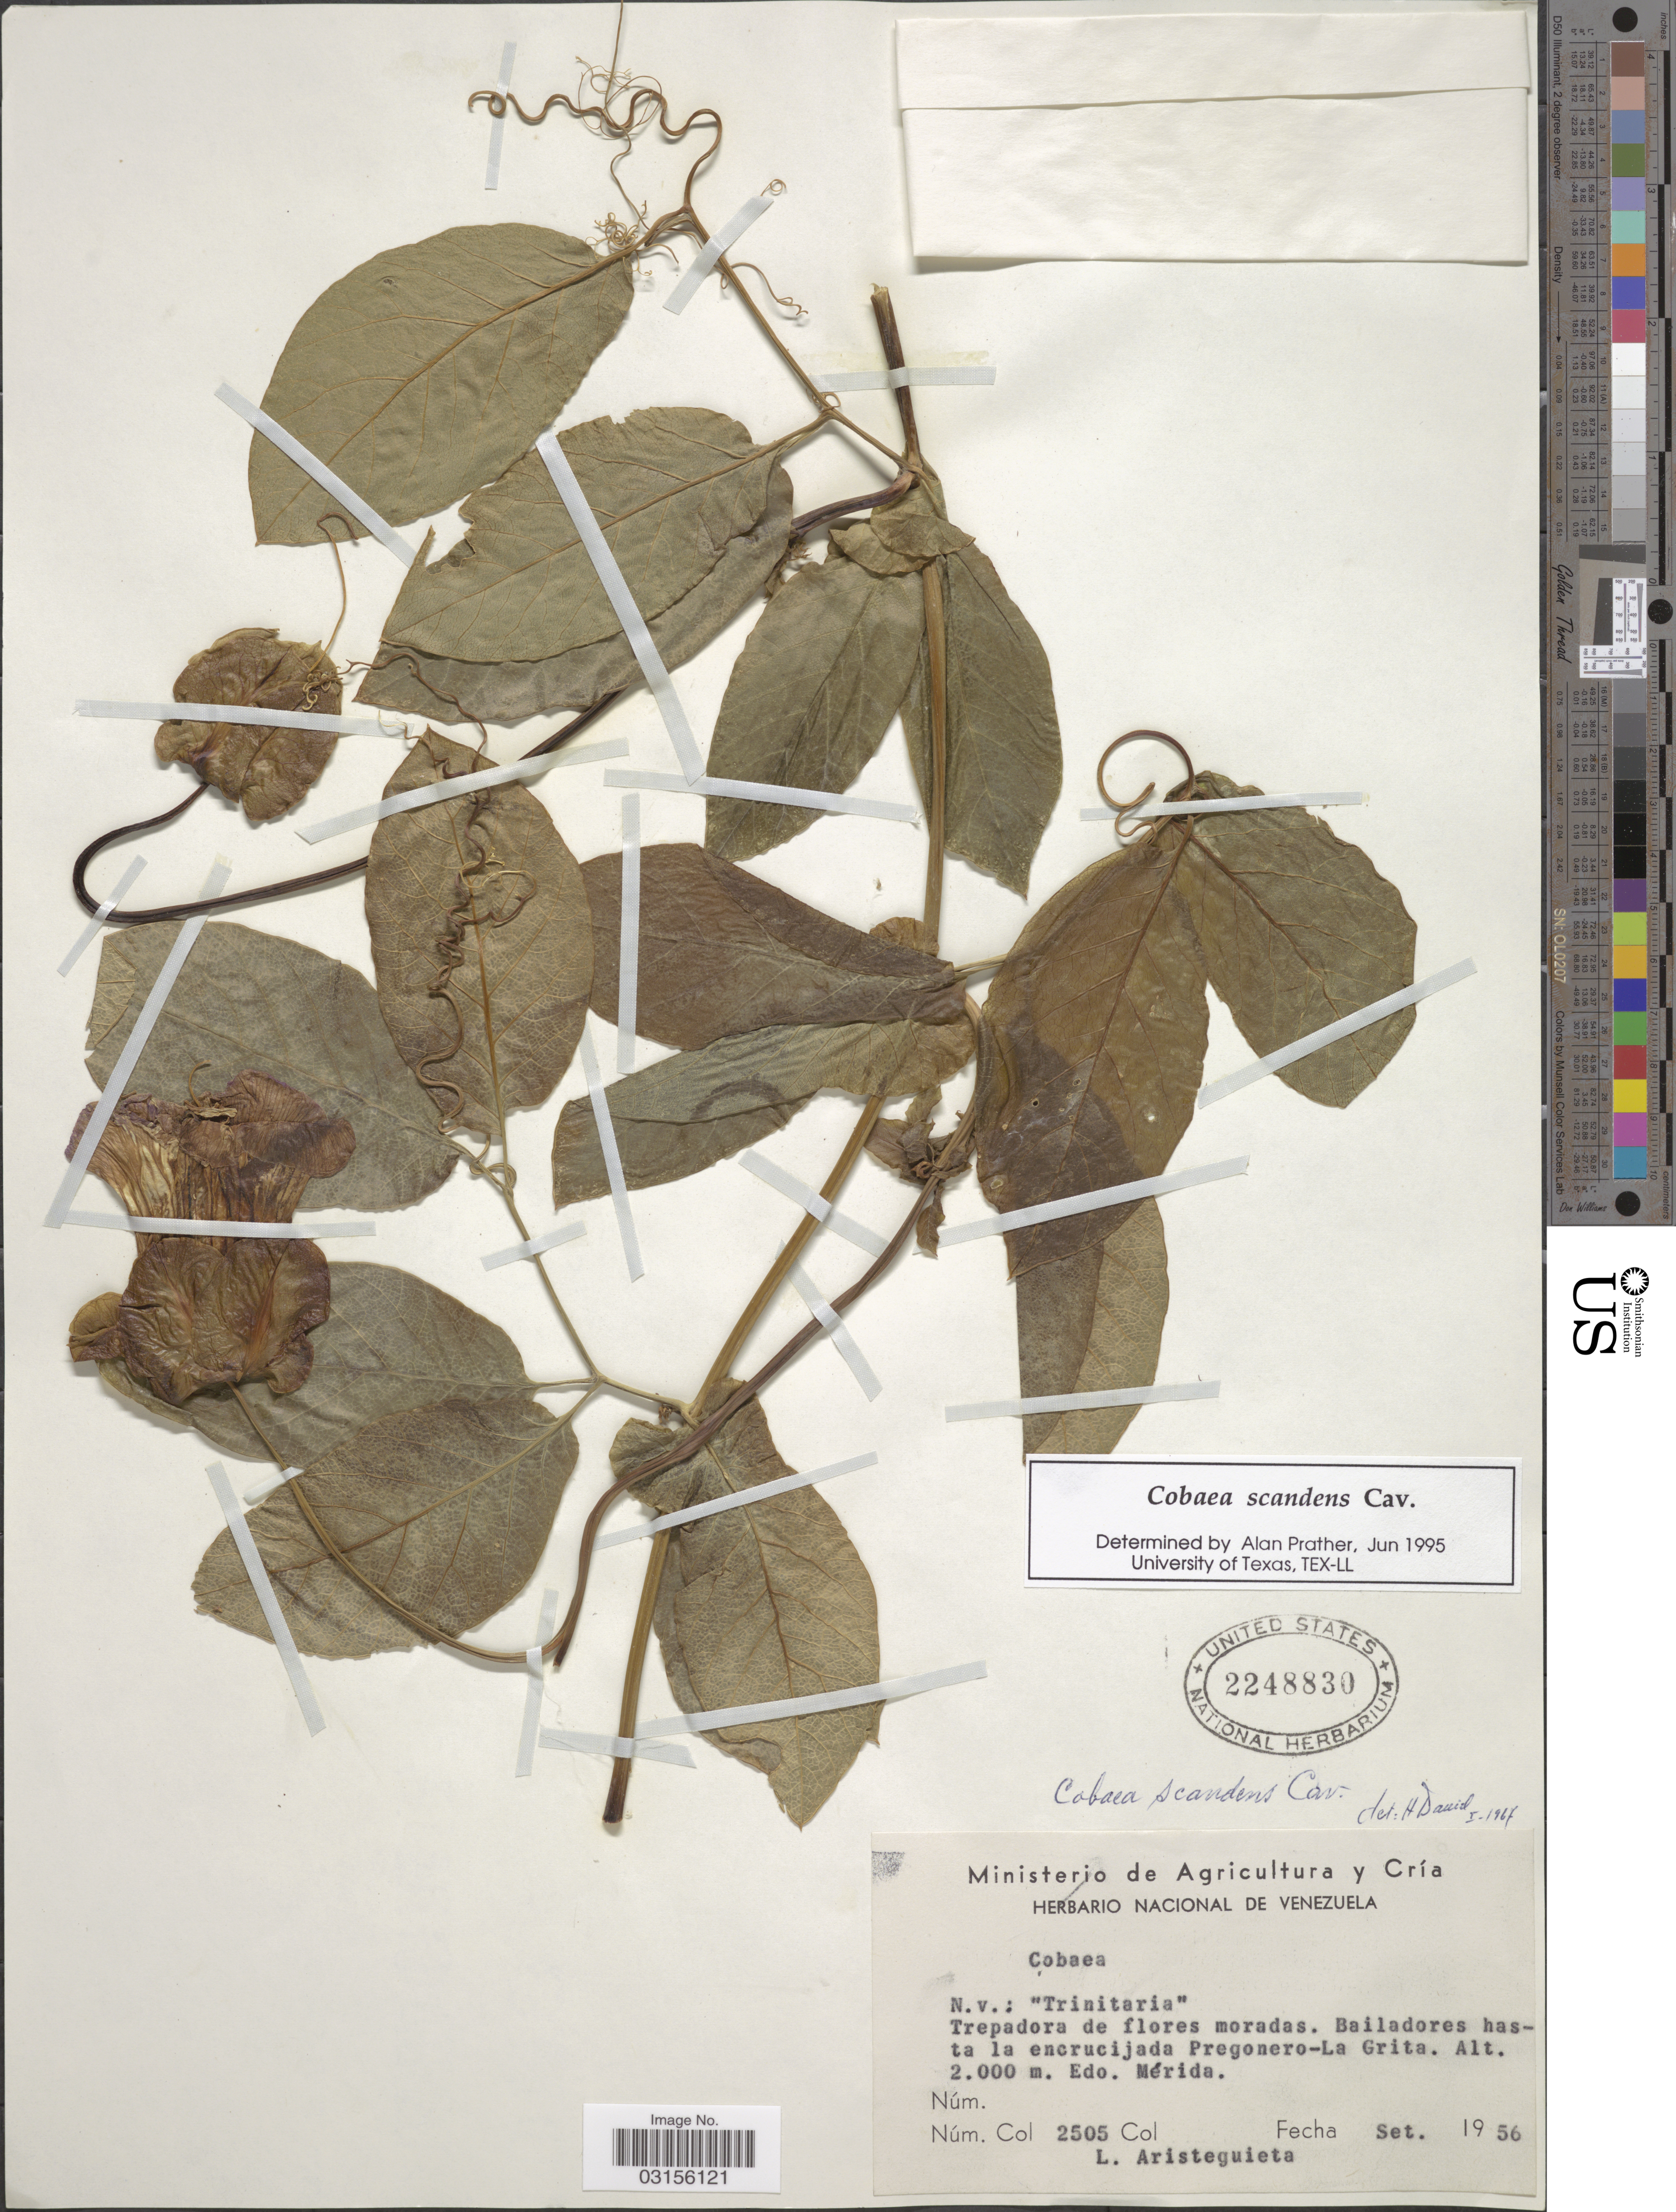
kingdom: Plantae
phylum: Tracheophyta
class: Magnoliopsida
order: Ericales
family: Polemoniaceae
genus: Cobaea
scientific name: Cobaea scandens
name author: Cav.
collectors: L. Aristeguieta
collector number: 2505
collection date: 1956-09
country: Venezuela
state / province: Mérida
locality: Bailadores hasta la encrucijada Pregonero-La Grita.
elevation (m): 2000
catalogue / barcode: US 2248830